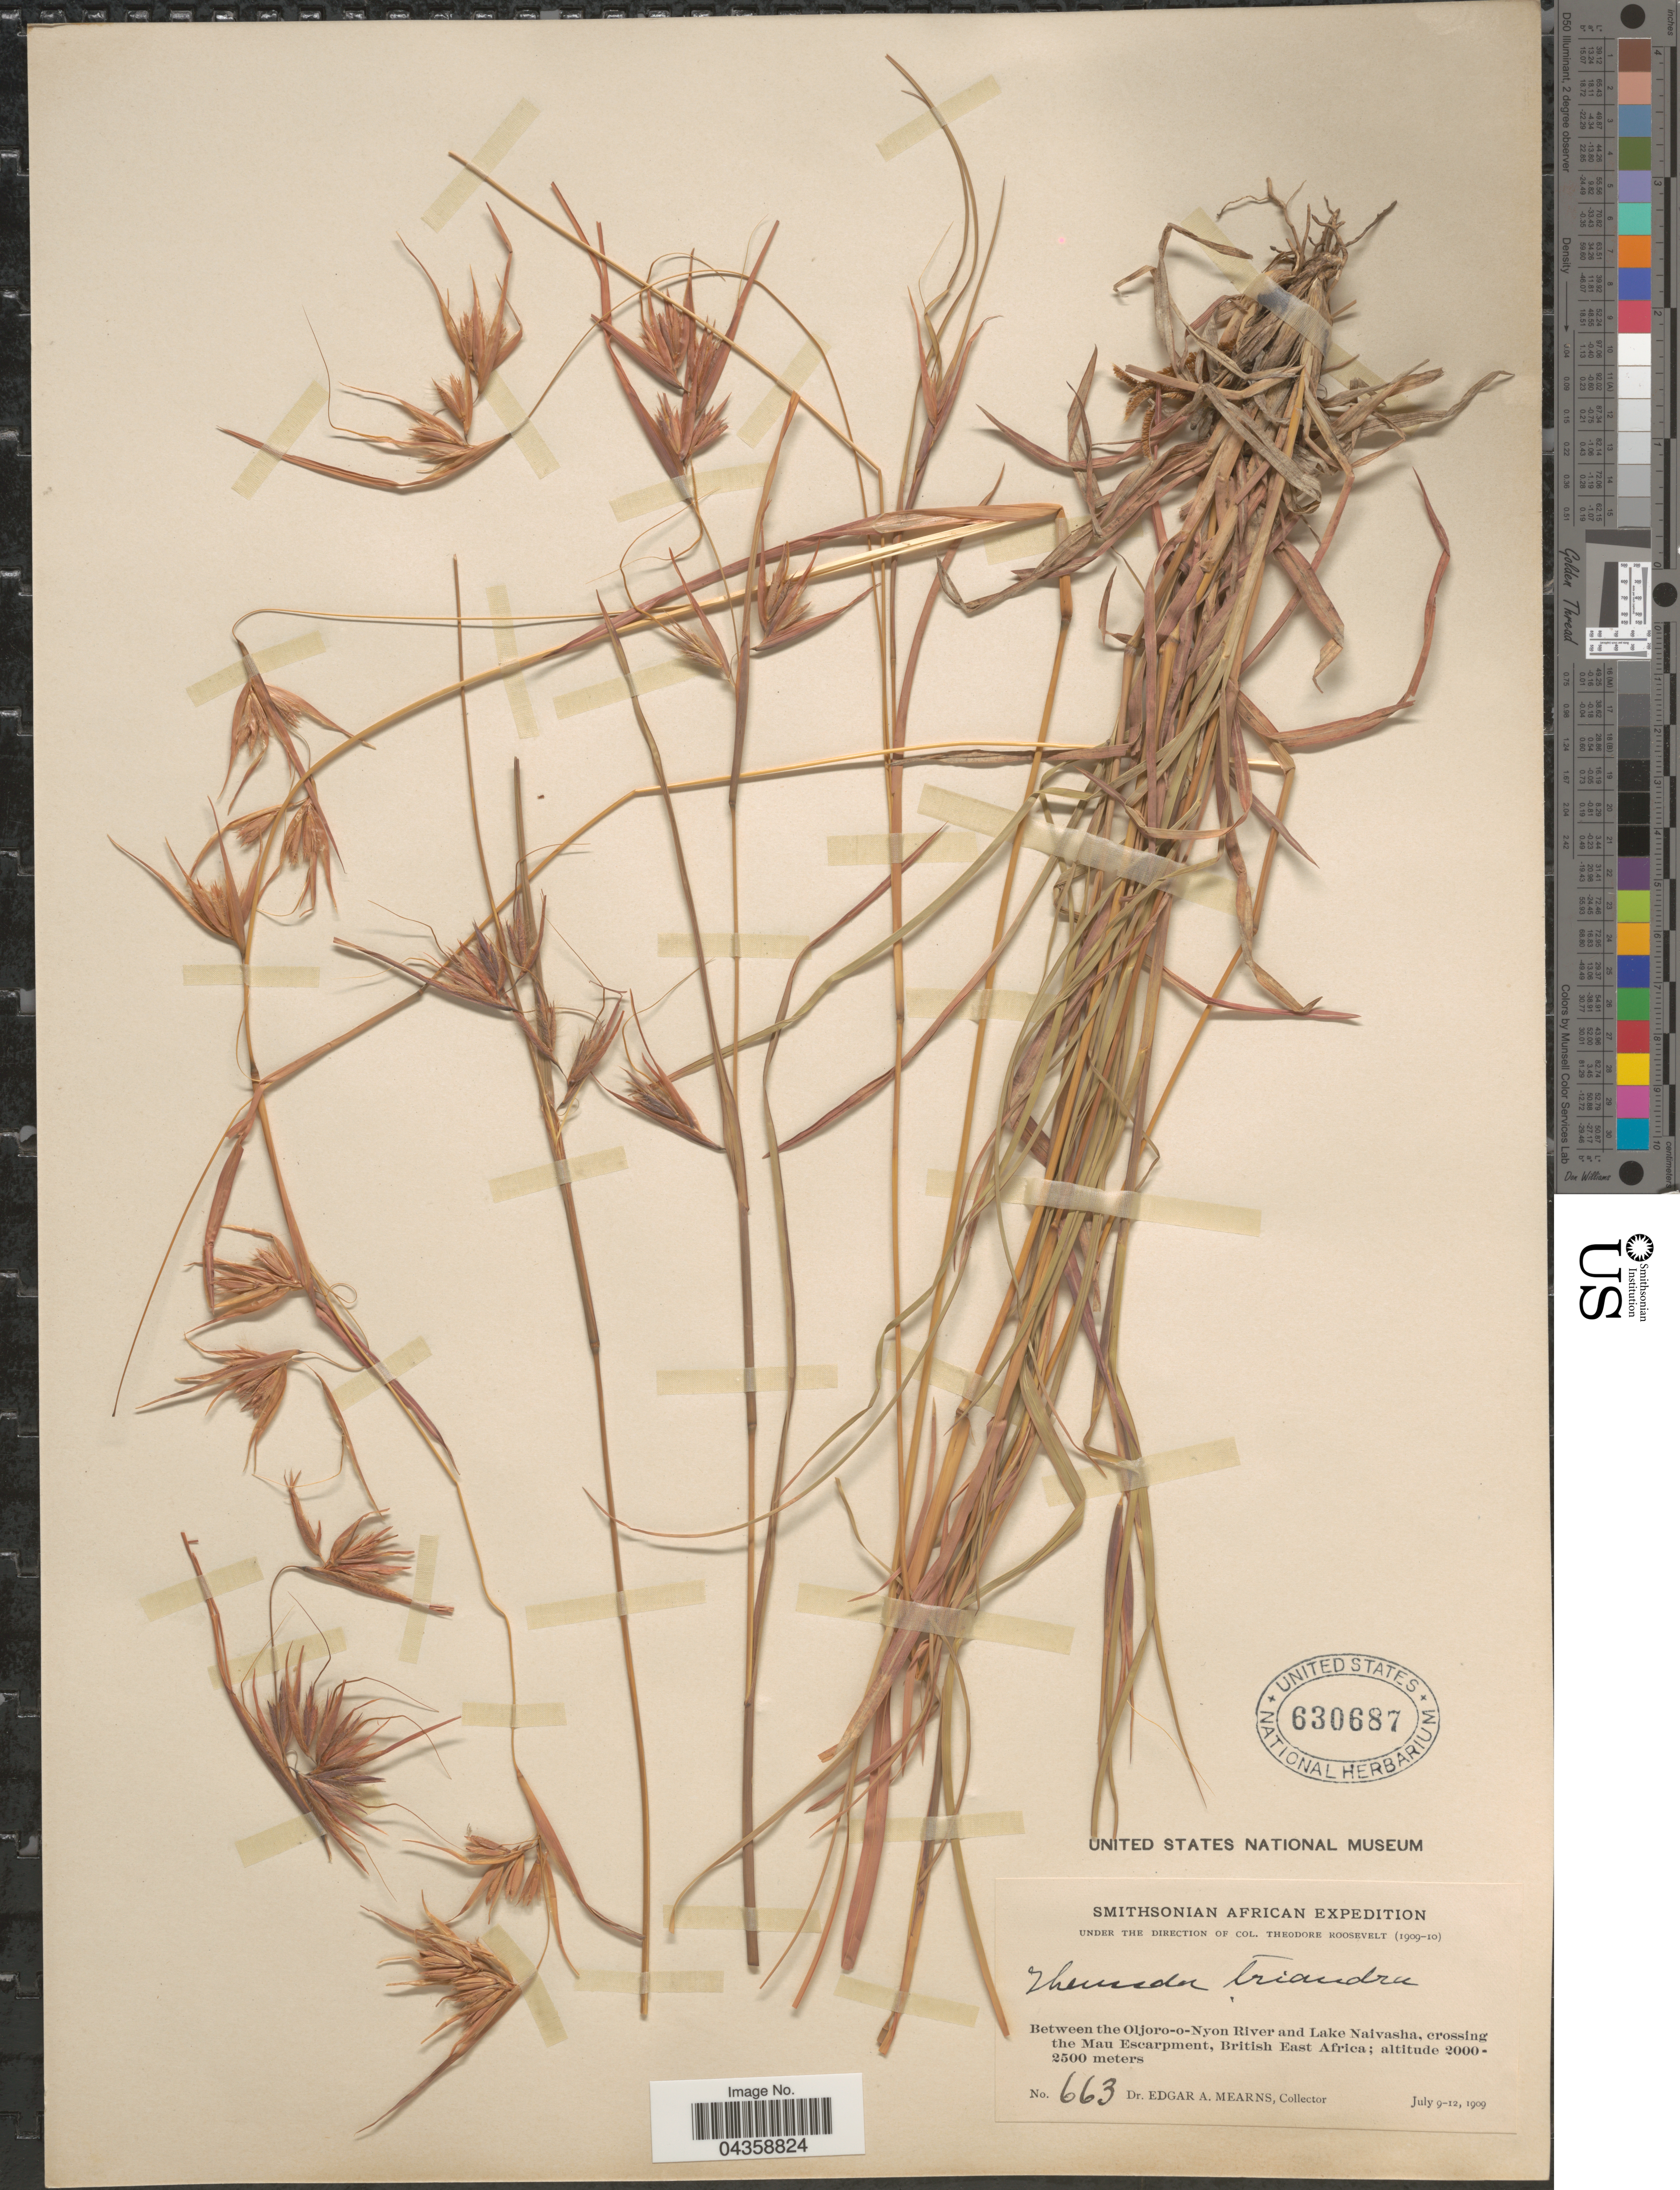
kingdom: Plantae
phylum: Tracheophyta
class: Liliopsida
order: Poales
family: Poaceae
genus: Themeda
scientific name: Themeda triandra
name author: Forssk.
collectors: E. A. Mearns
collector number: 663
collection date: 1909-07-09/1909-07-12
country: Kenya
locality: Smithsonian African Expedition. Between the Oljoro-o-Nyon River and Lake Naivasha, crossing the Mau Escarpment, British East Africa.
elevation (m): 2000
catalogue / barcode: US 630687